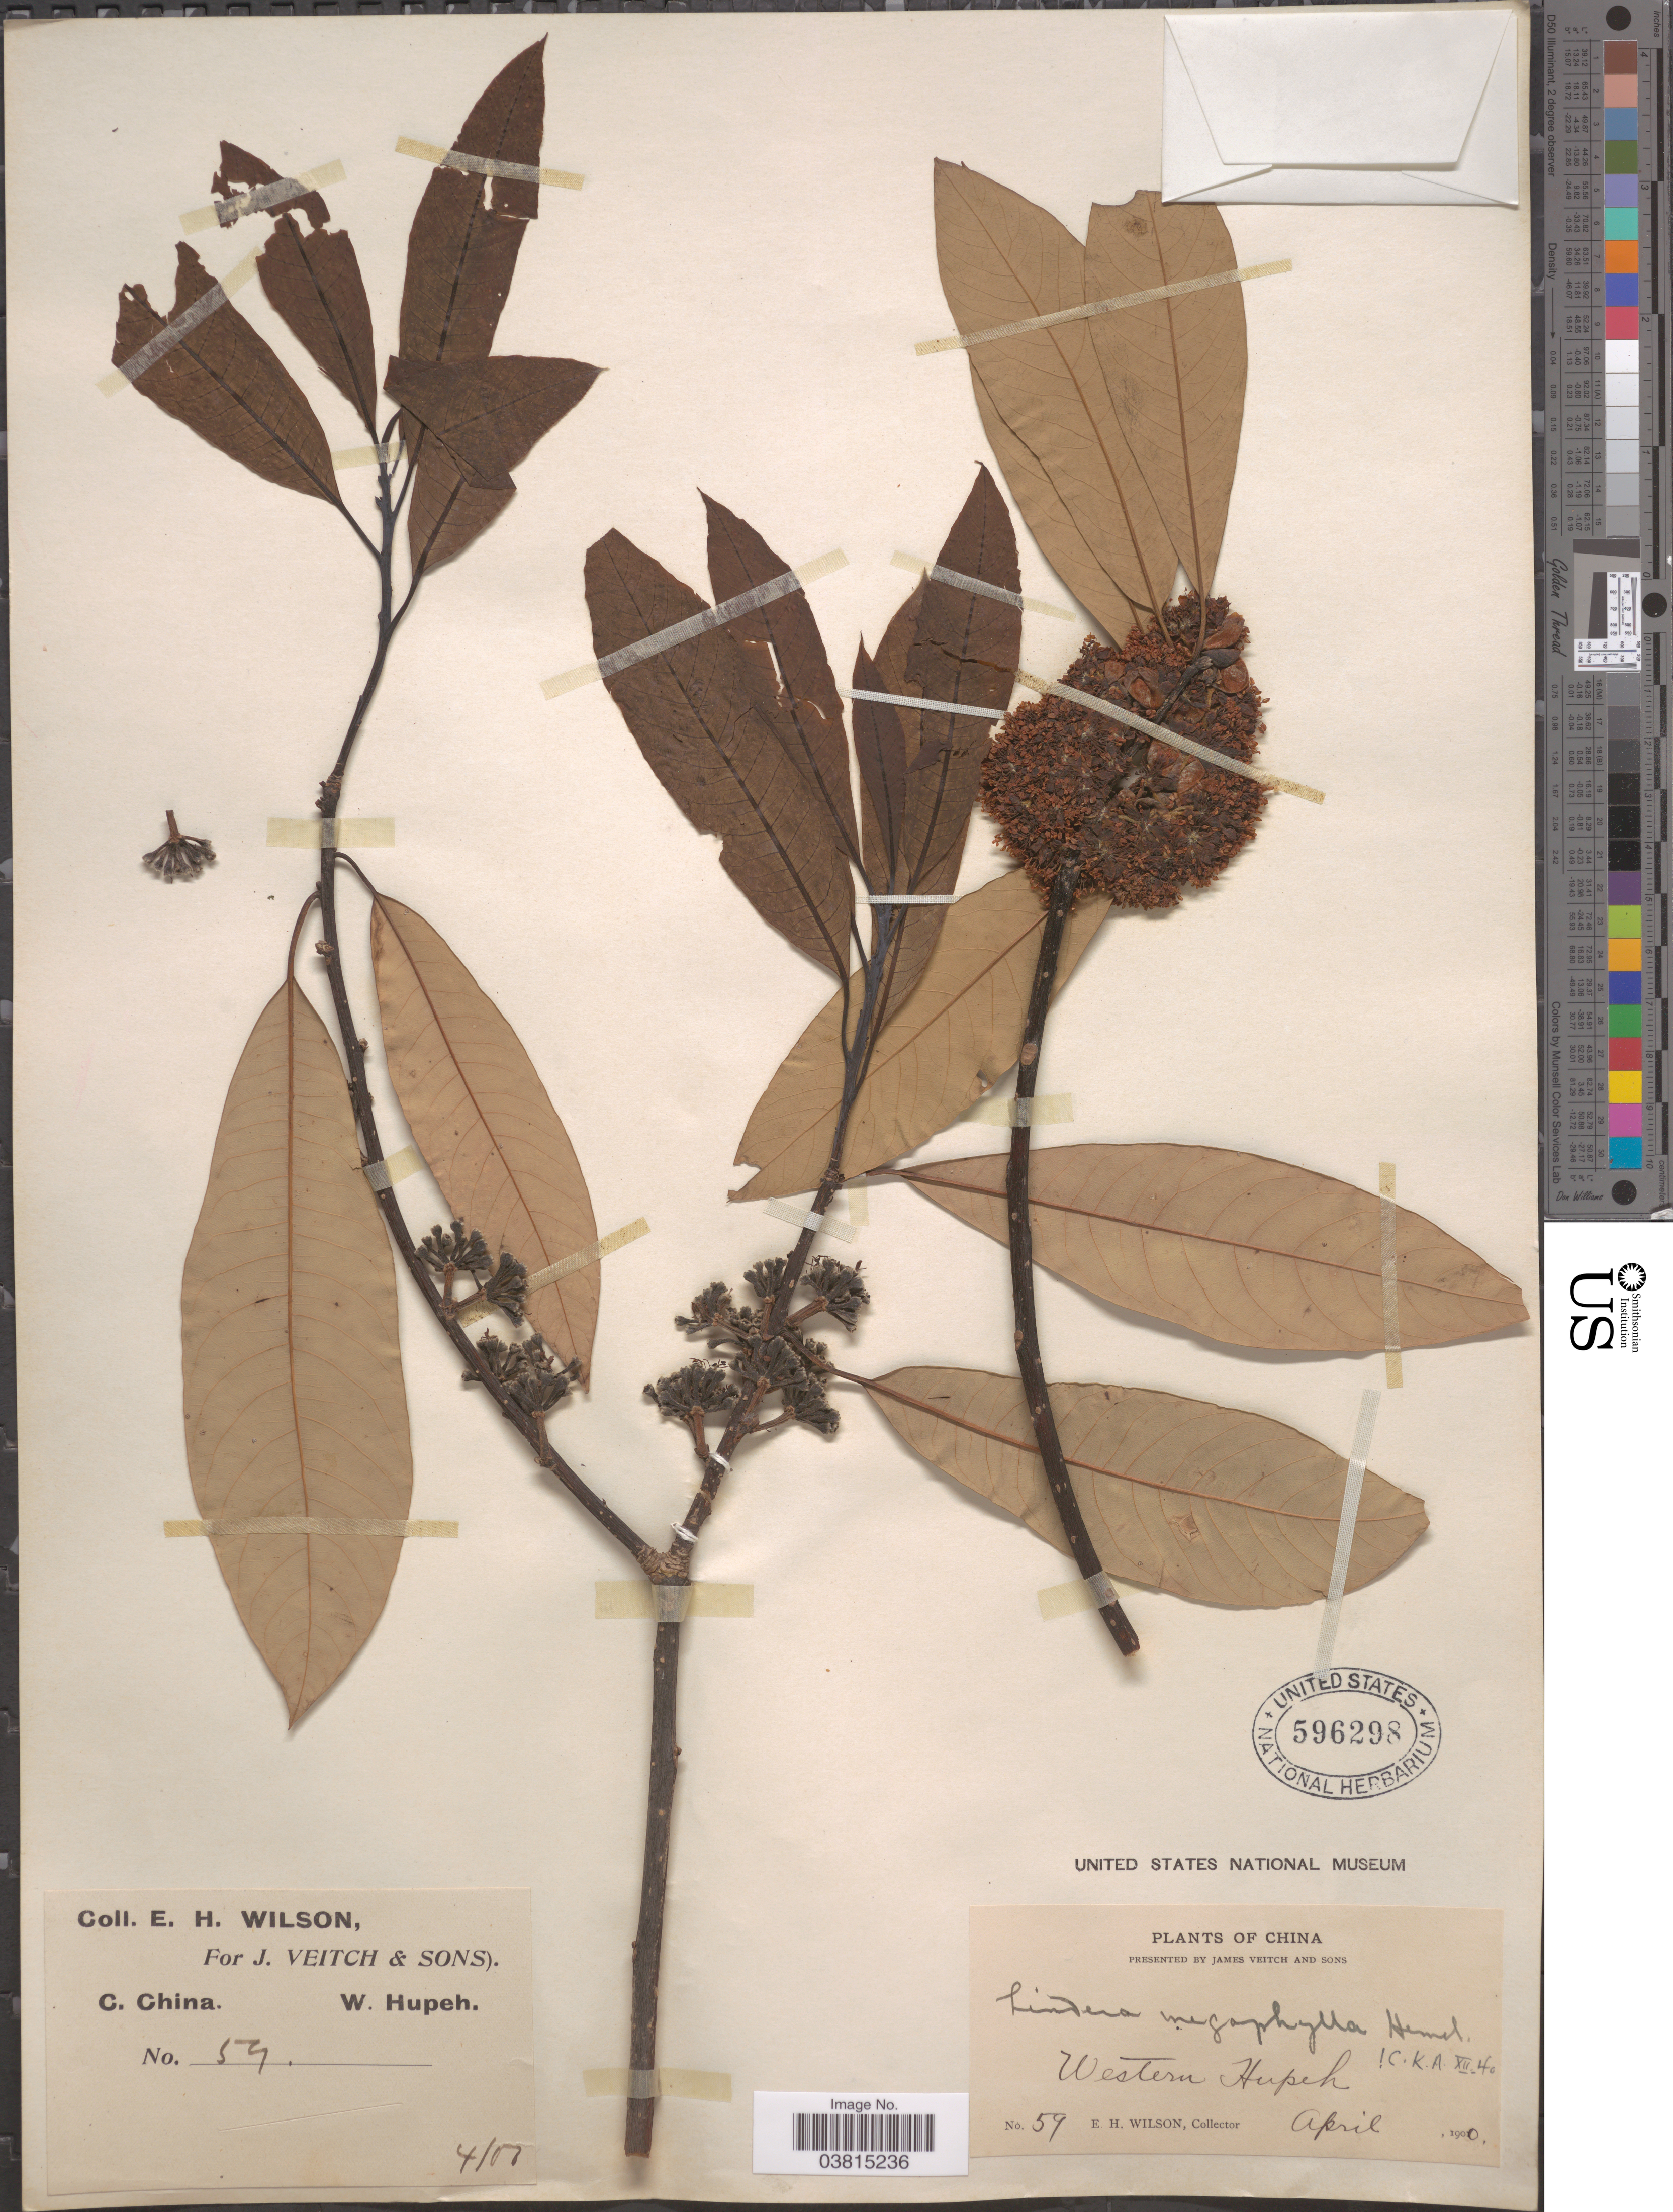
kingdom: Plantae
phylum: Tracheophyta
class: Magnoliopsida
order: Laurales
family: Lauraceae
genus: Lindera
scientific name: Lindera megaphylla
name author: Hemsl.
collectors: E. Wilson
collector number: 59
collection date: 1900-04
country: China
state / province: Hubei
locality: Western Hupeh. C. China.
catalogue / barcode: US 596298